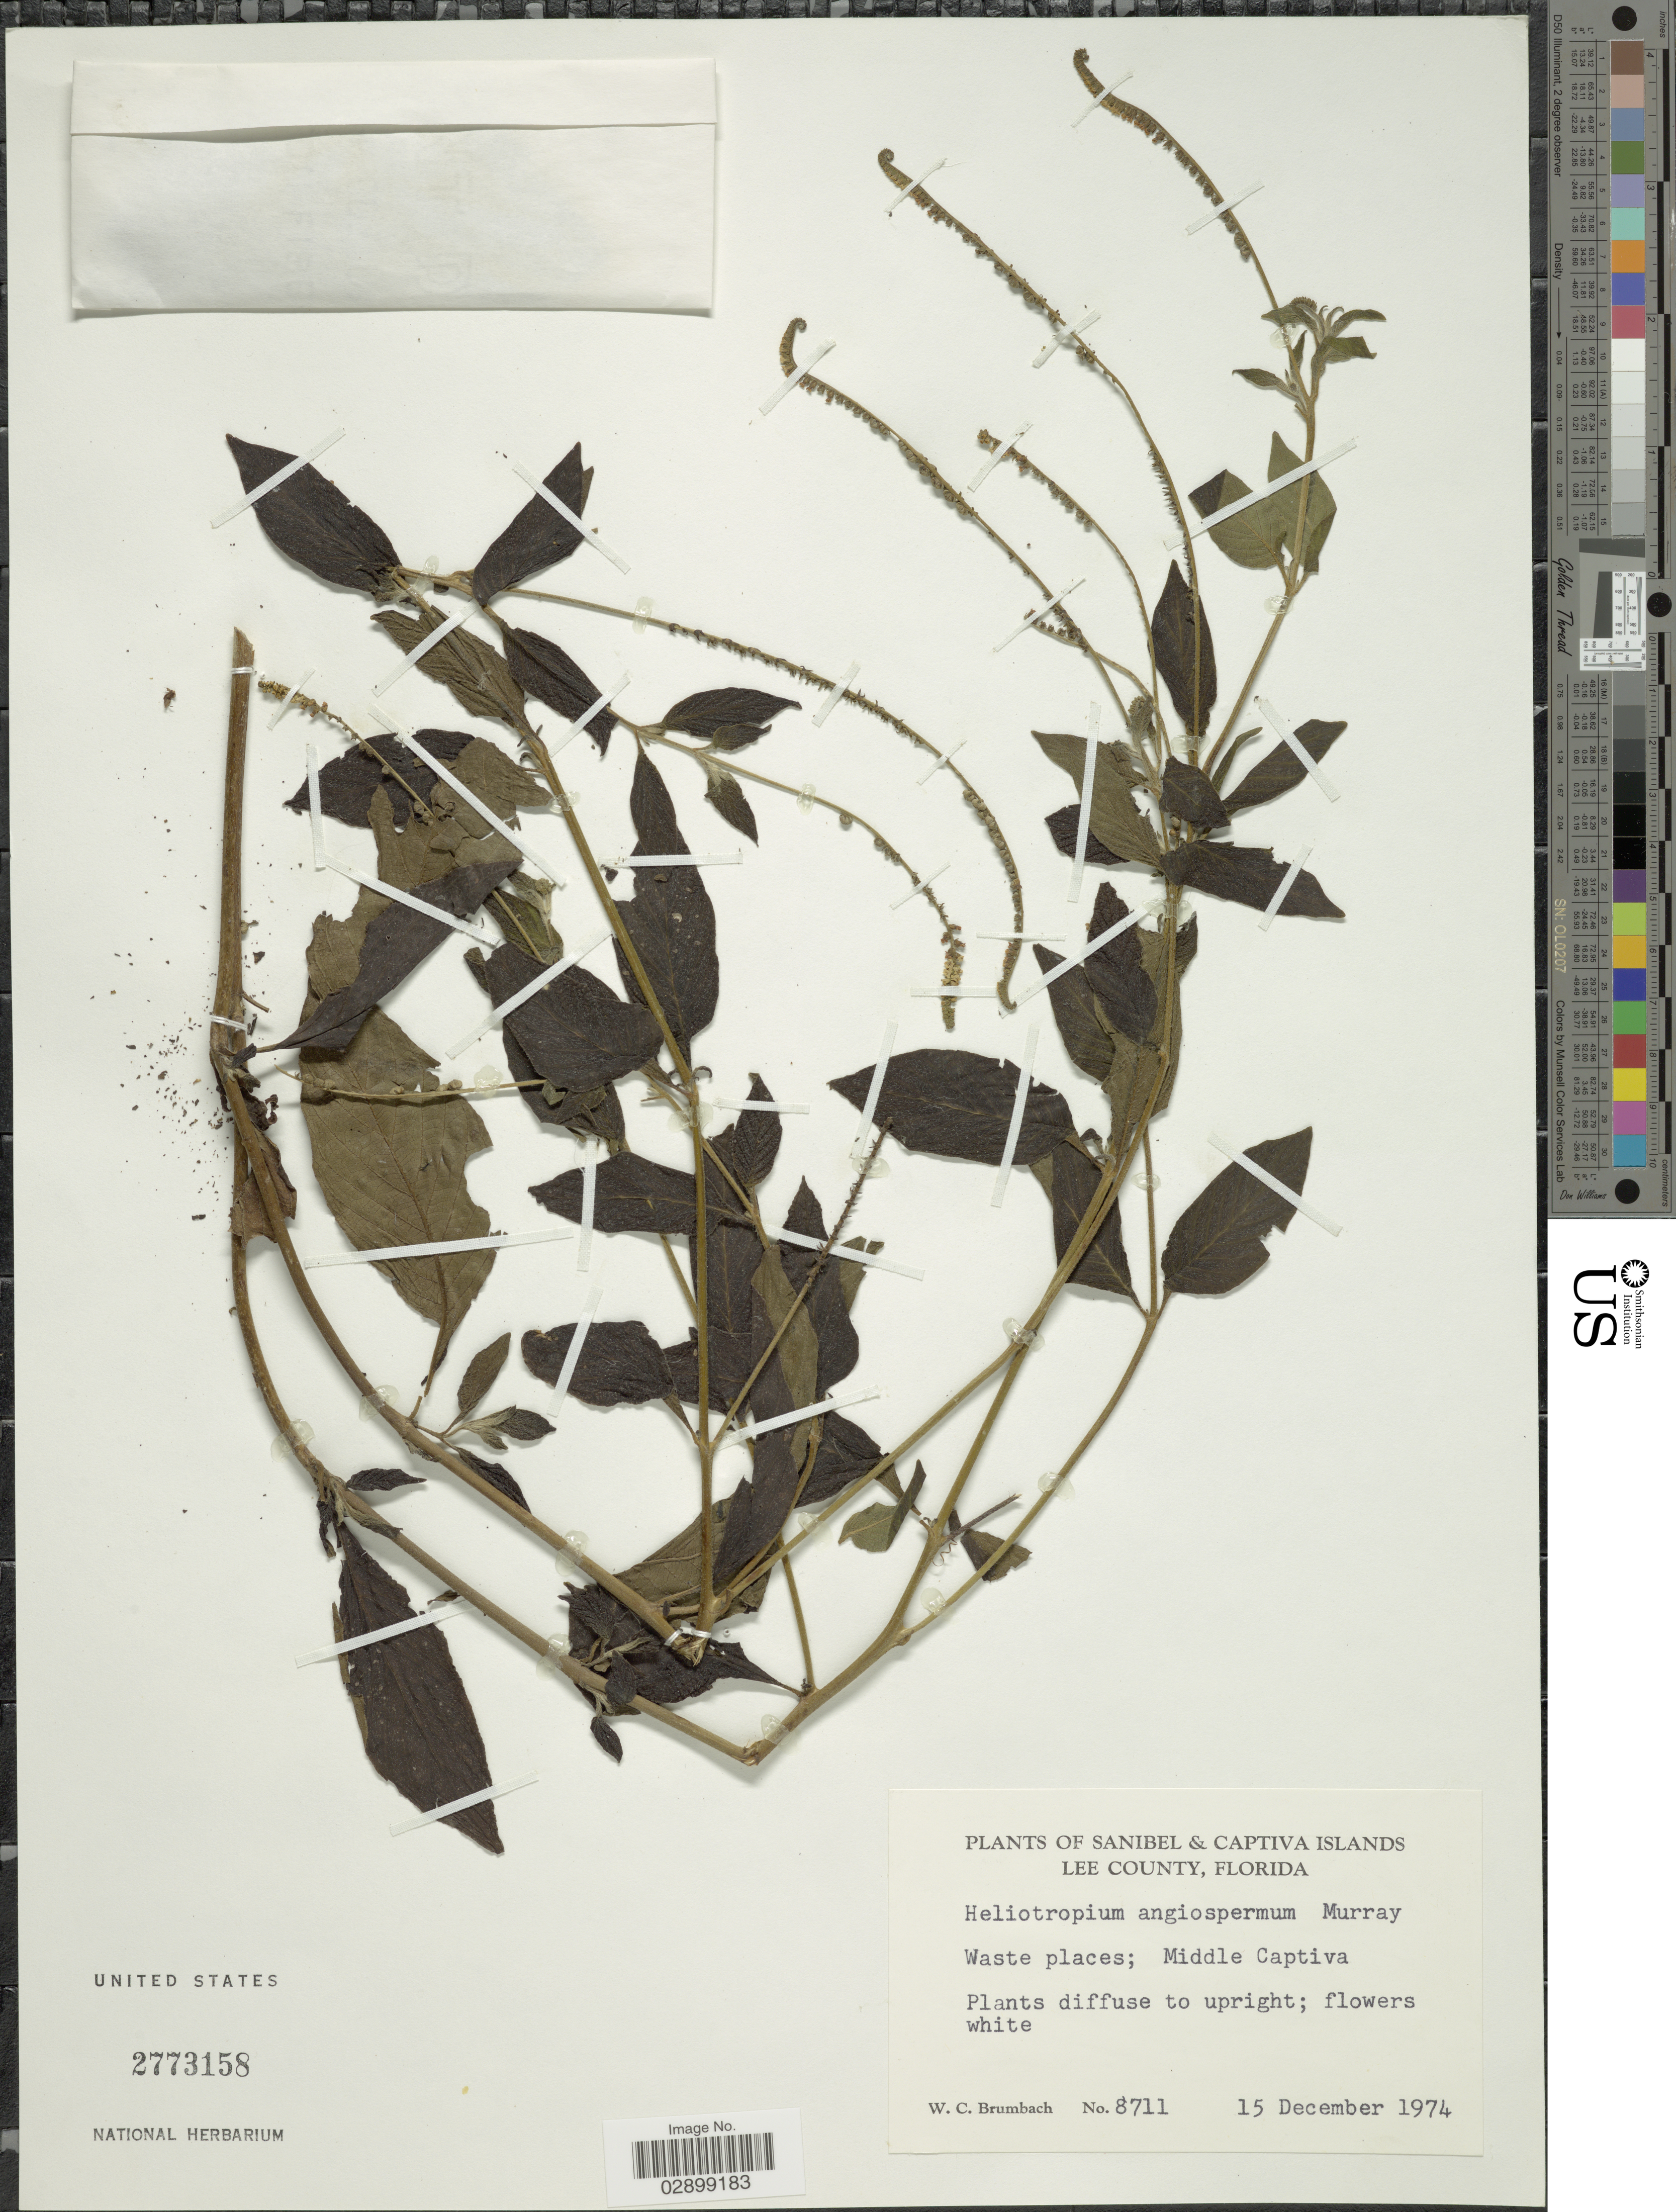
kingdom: Plantae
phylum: Tracheophyta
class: Magnoliopsida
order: Boraginales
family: Heliotropiaceae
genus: Heliotropium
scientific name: Heliotropium angiospermum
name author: Murray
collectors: W. C. Brumbach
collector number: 8711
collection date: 1974-12-15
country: United States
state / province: Florida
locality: Sanibel & Captiva Islands. Lee County. Middle Captiva.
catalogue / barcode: US 2773158